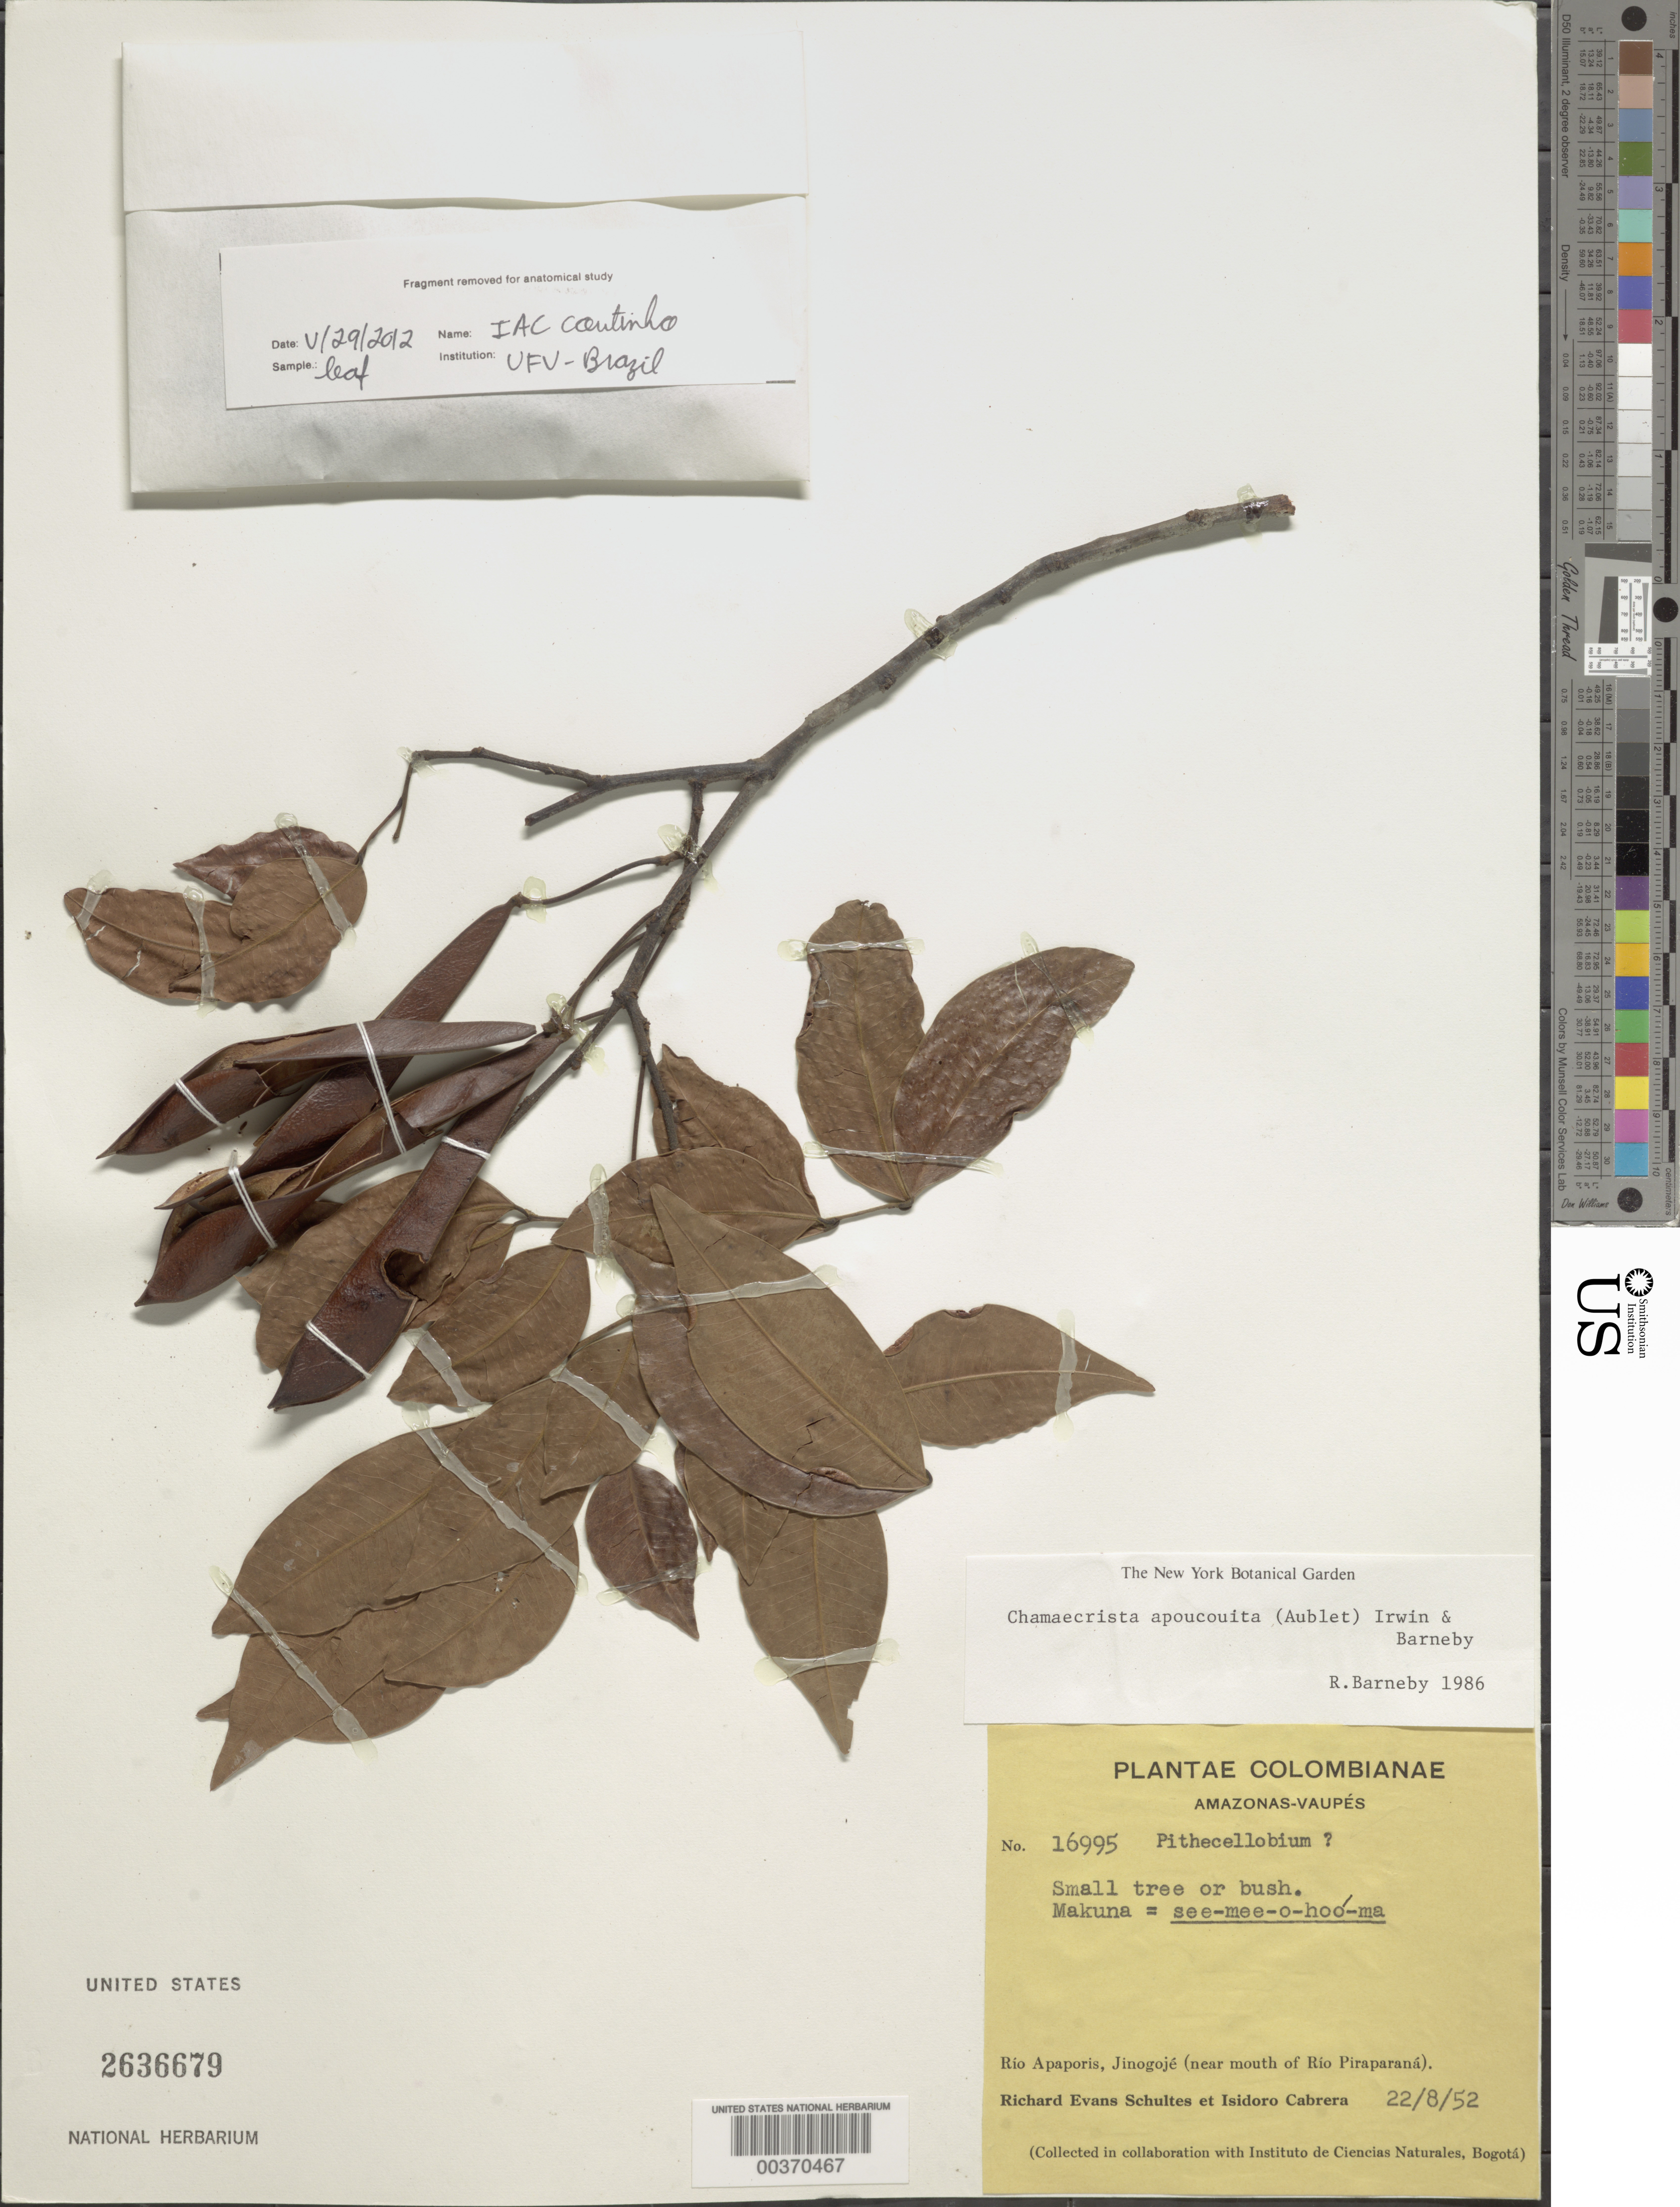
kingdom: Plantae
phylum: Tracheophyta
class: Magnoliopsida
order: Fabales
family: Fabaceae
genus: Chamaecrista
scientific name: Chamaecrista apoucouita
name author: (Aubl.) H.S. Irwin & Barneby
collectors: R. E. Schultes & I. Cabrera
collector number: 16995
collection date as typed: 22 Aug 1952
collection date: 1952-08-22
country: Colombia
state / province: Amazônas / Vaupés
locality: Rio Apaporis: Jinogojé (at mouth of Rio Piraparana) and vicinity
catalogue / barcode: US 2636679